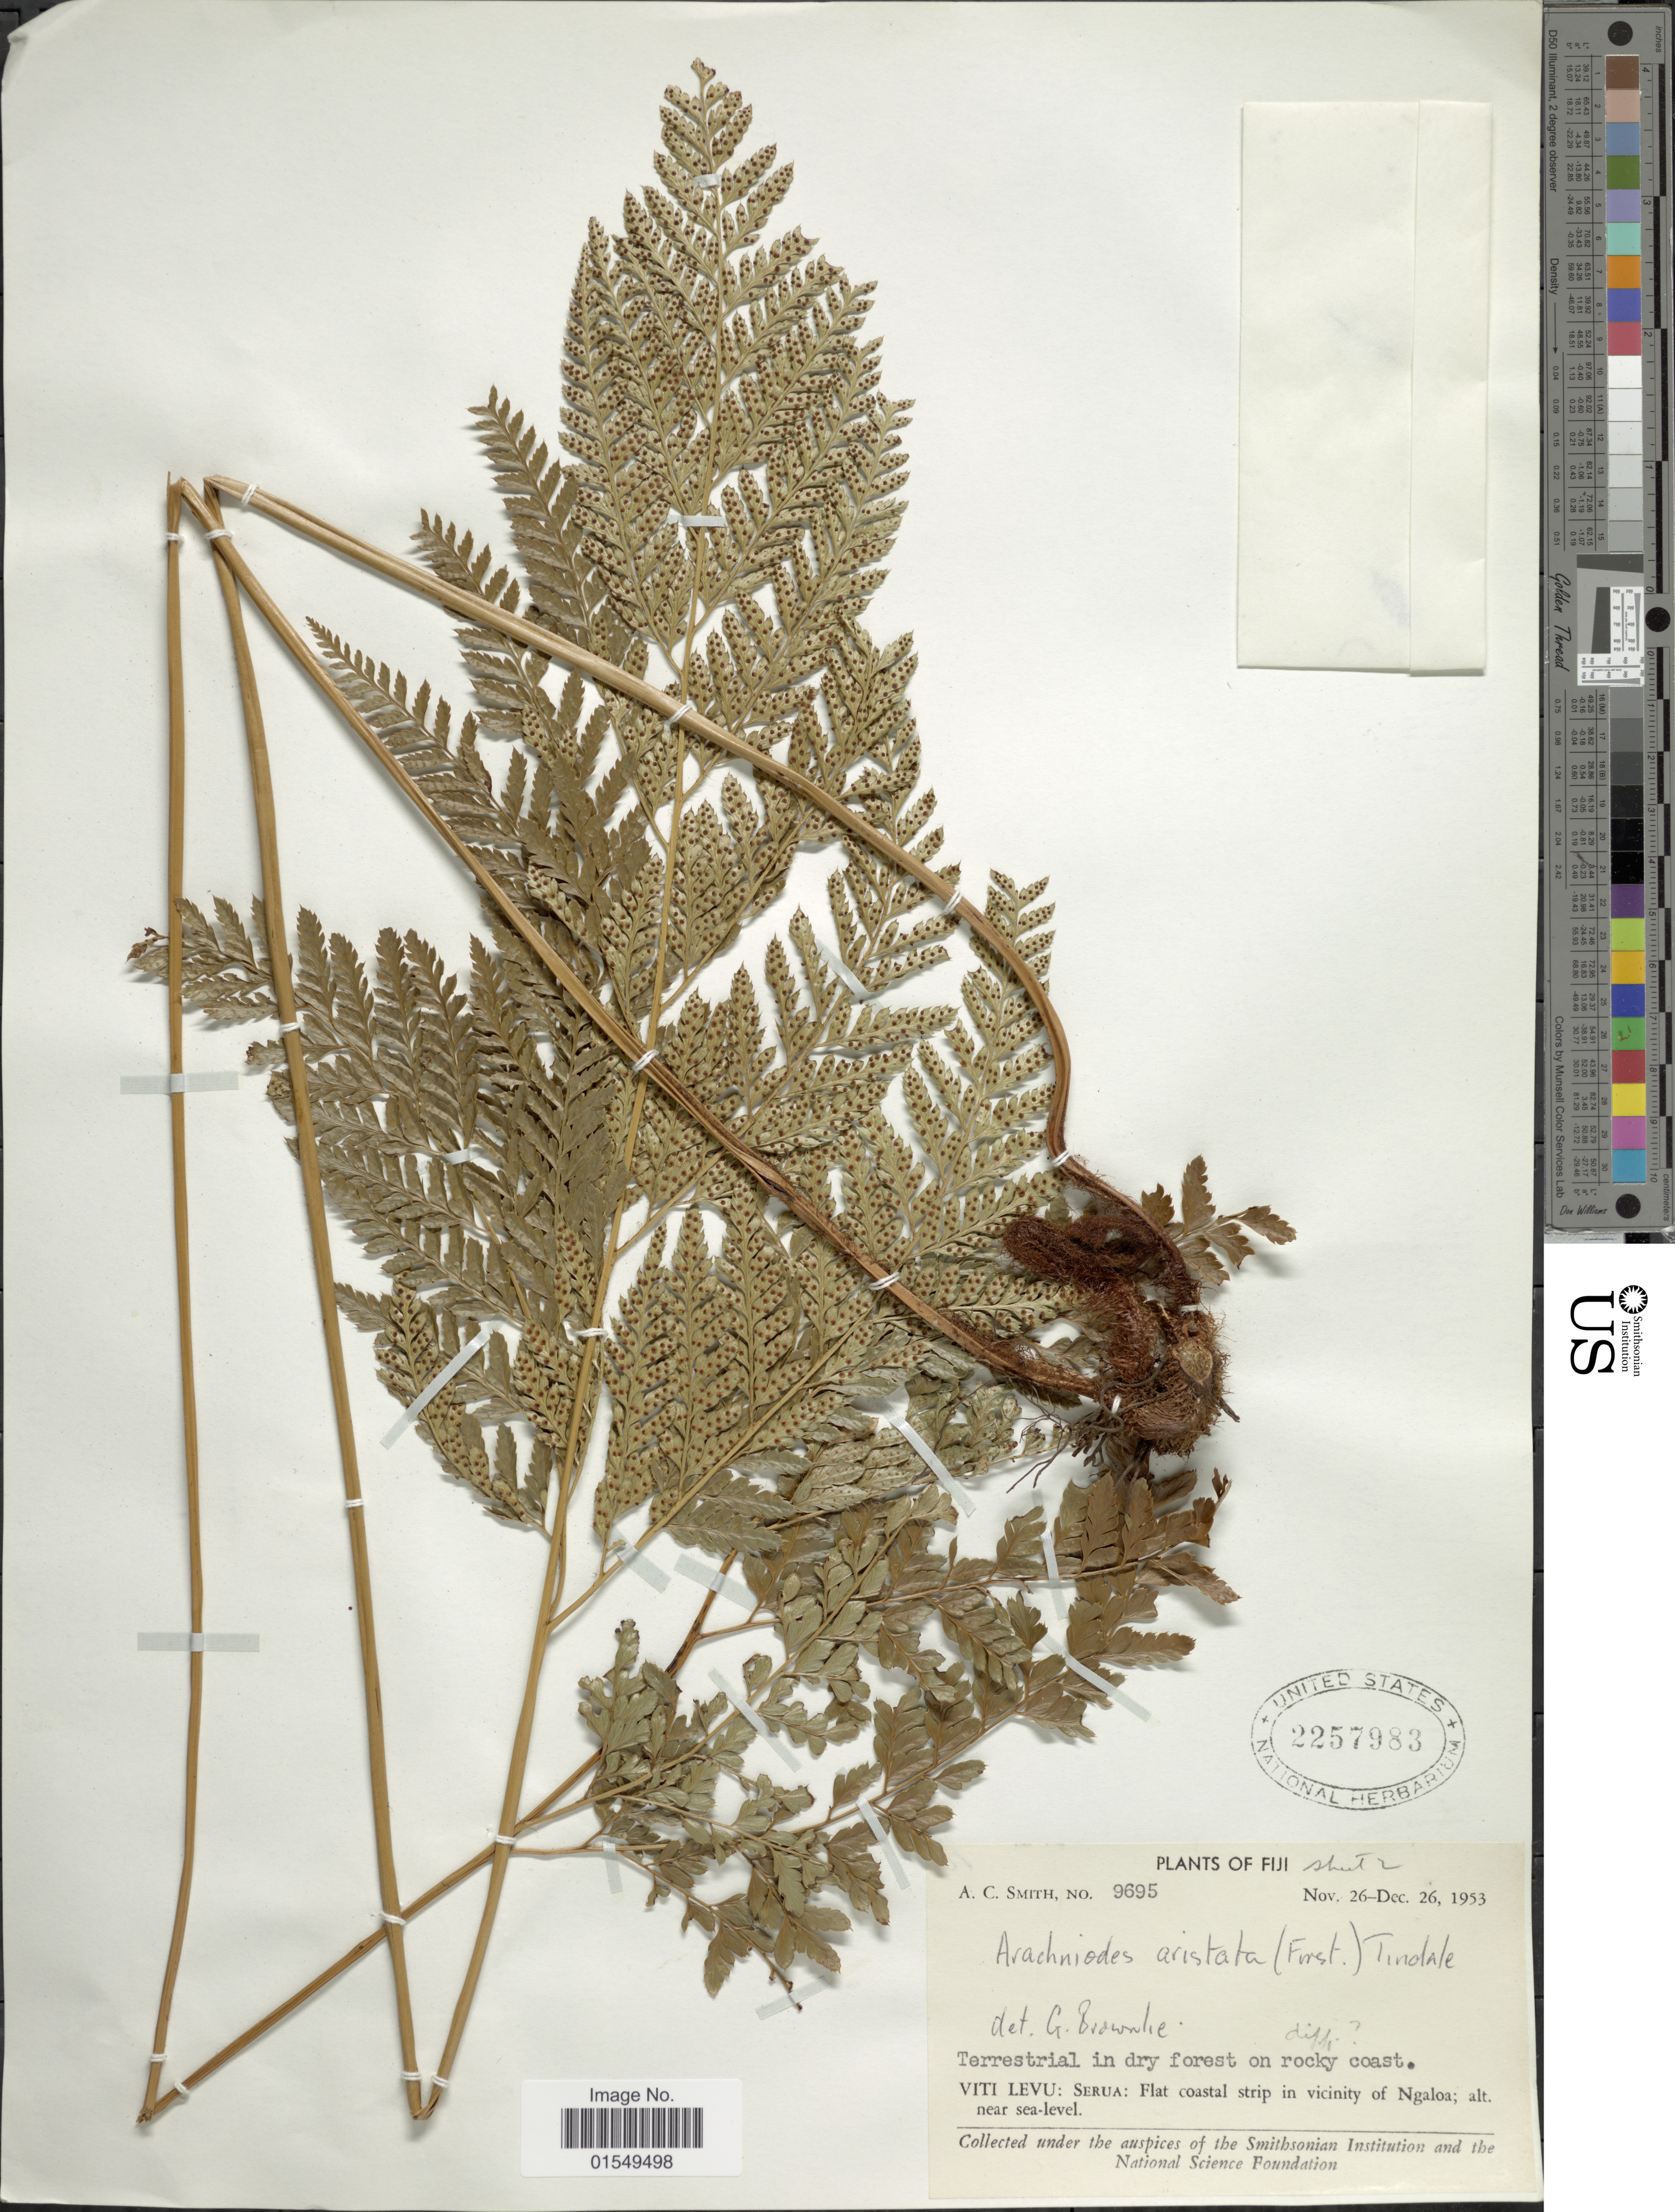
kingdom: Plantae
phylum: Tracheophyta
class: Polypodiopsida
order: Polypodiales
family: Dryopteridaceae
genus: Arachniodes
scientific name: Arachniodes aristata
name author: (G. Forst.) Tindale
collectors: A. C. Smith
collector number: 9695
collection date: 1953-11-26/1953-12-26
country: Fiji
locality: Viti Levu: Serua: Flat coastal strip in vicinity of Ngaloa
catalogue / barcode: US 2257983